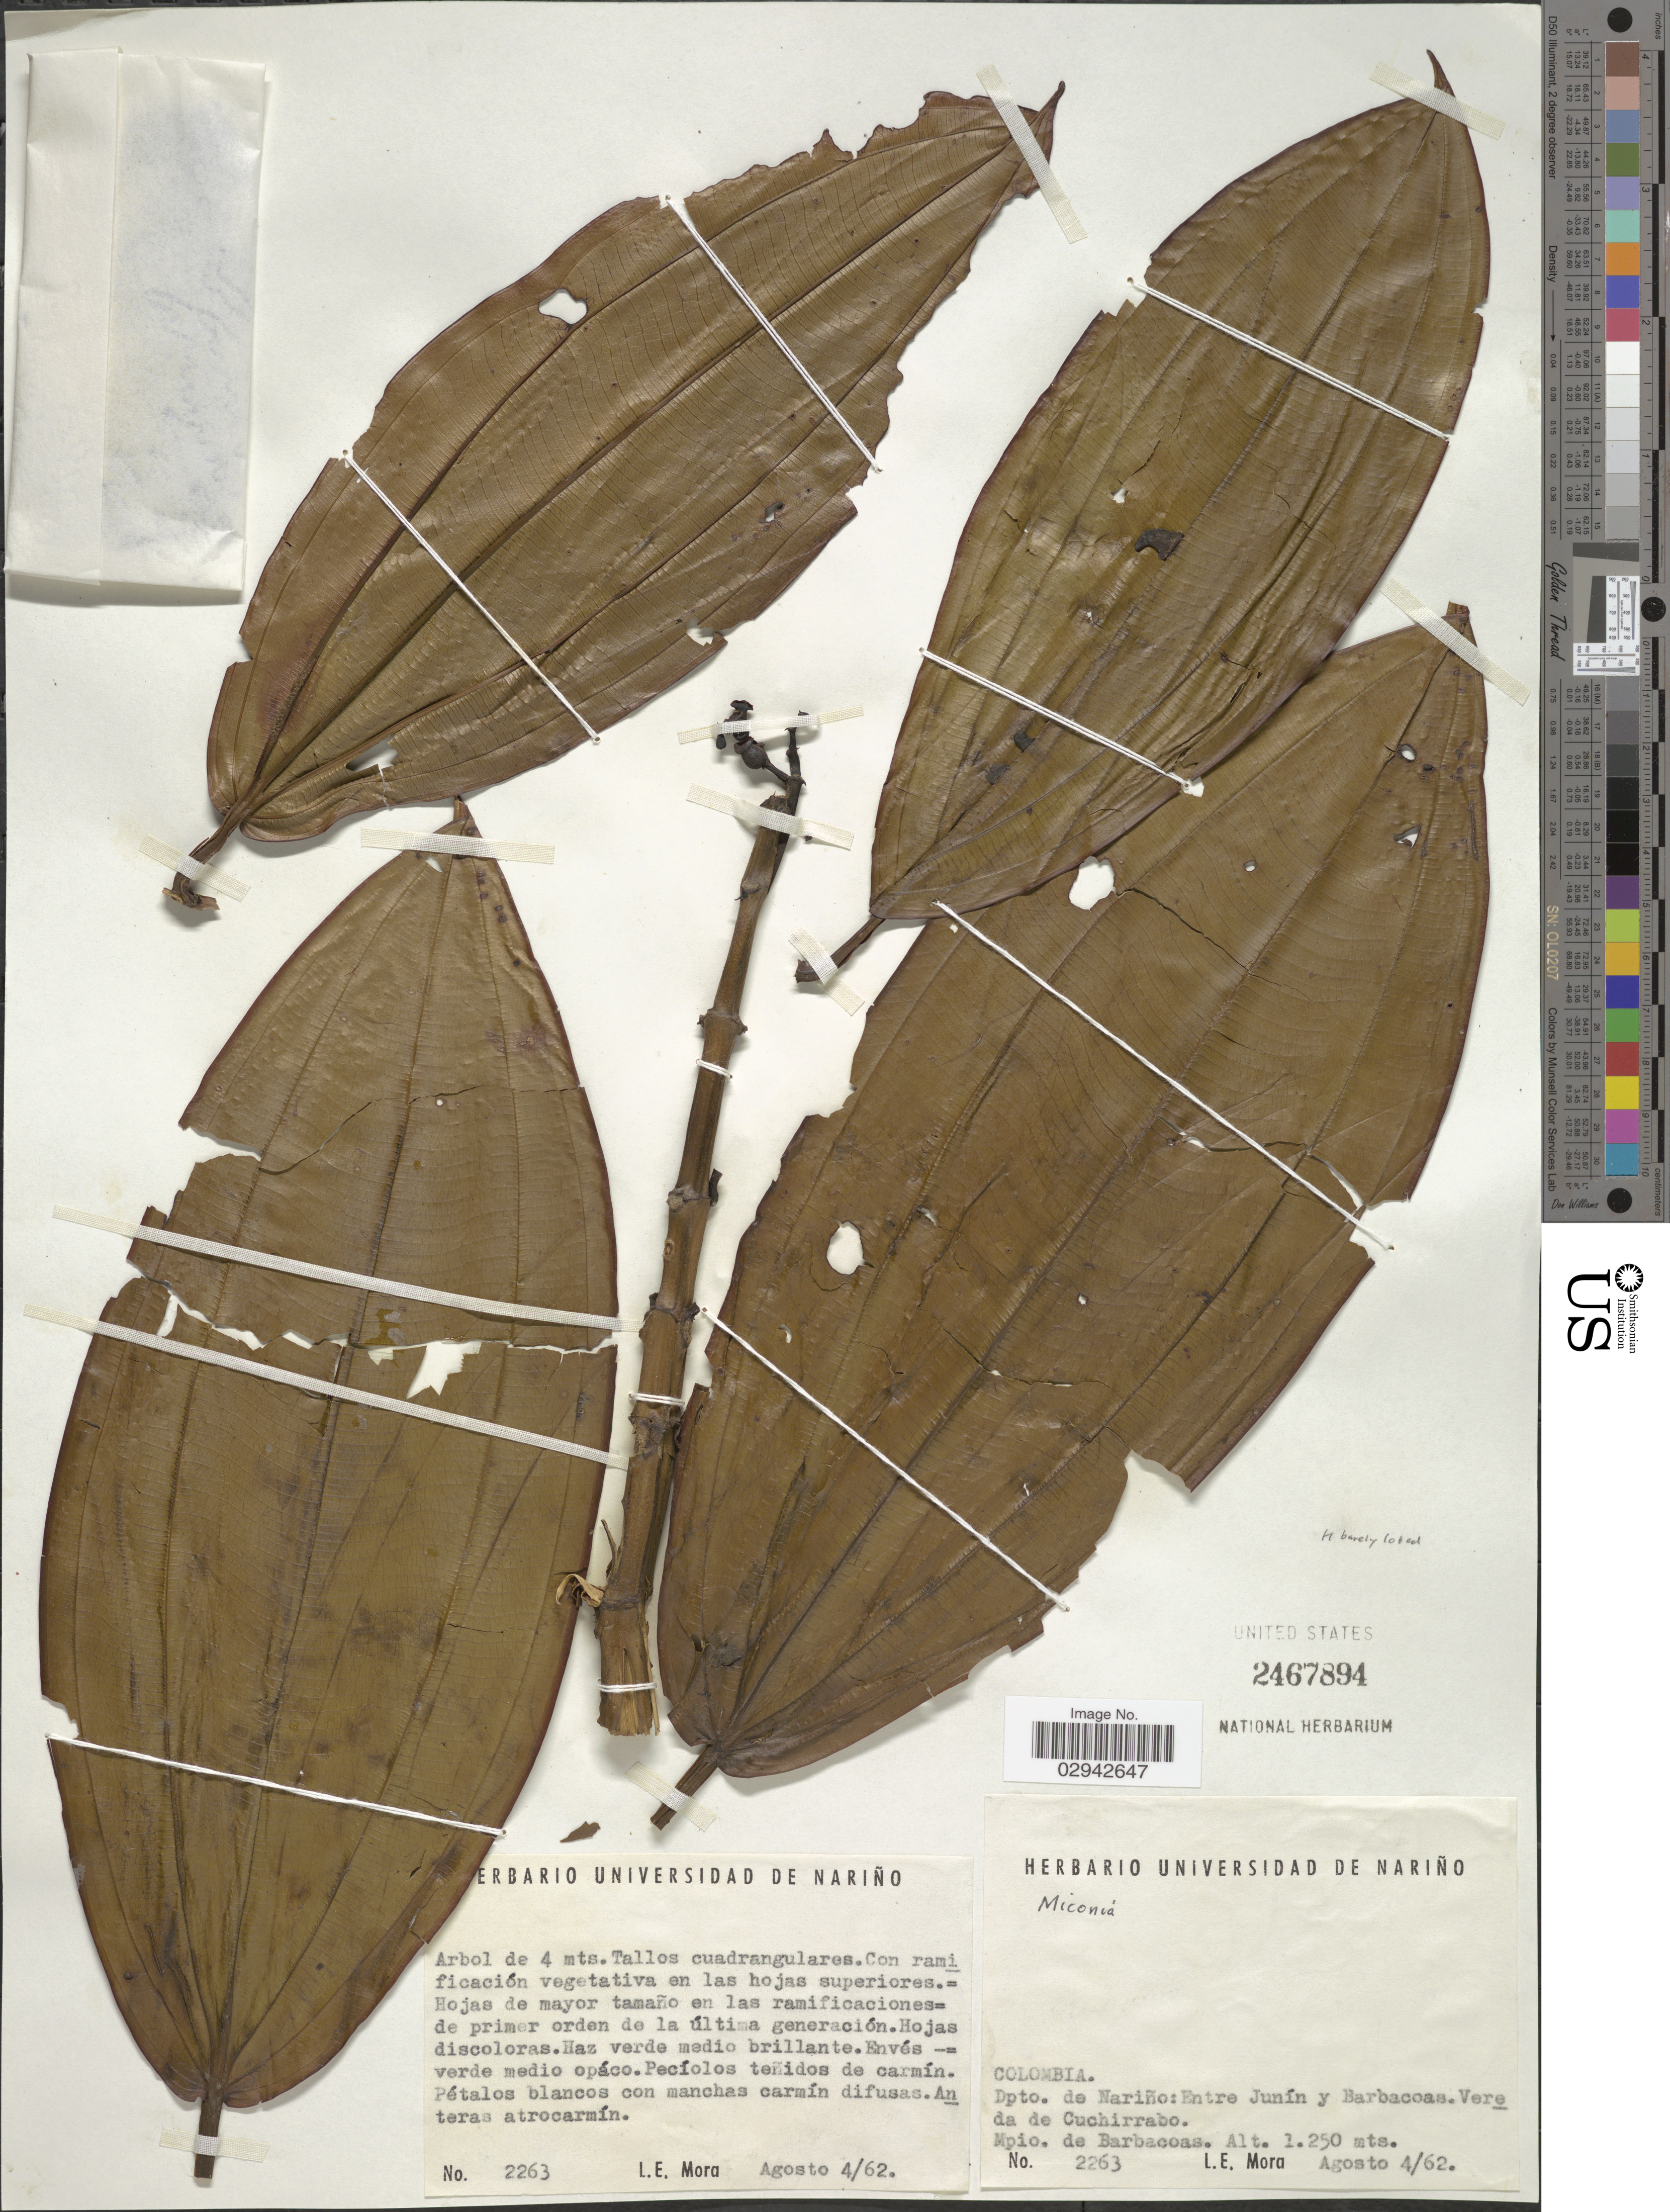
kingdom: Plantae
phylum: Tracheophyta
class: Magnoliopsida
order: Myrtales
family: Melastomataceae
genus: Miconia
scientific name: Miconia reducens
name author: Triana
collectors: L. Mora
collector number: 2263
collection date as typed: Transcribed d/m/y: 4/8/62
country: Colombia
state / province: Nariño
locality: Dpto. de Nariño: Entre Junín y Barbacoas, Vereda de Cuchirrabo, Mpio. de Barbacoas.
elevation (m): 1250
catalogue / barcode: US 2467894